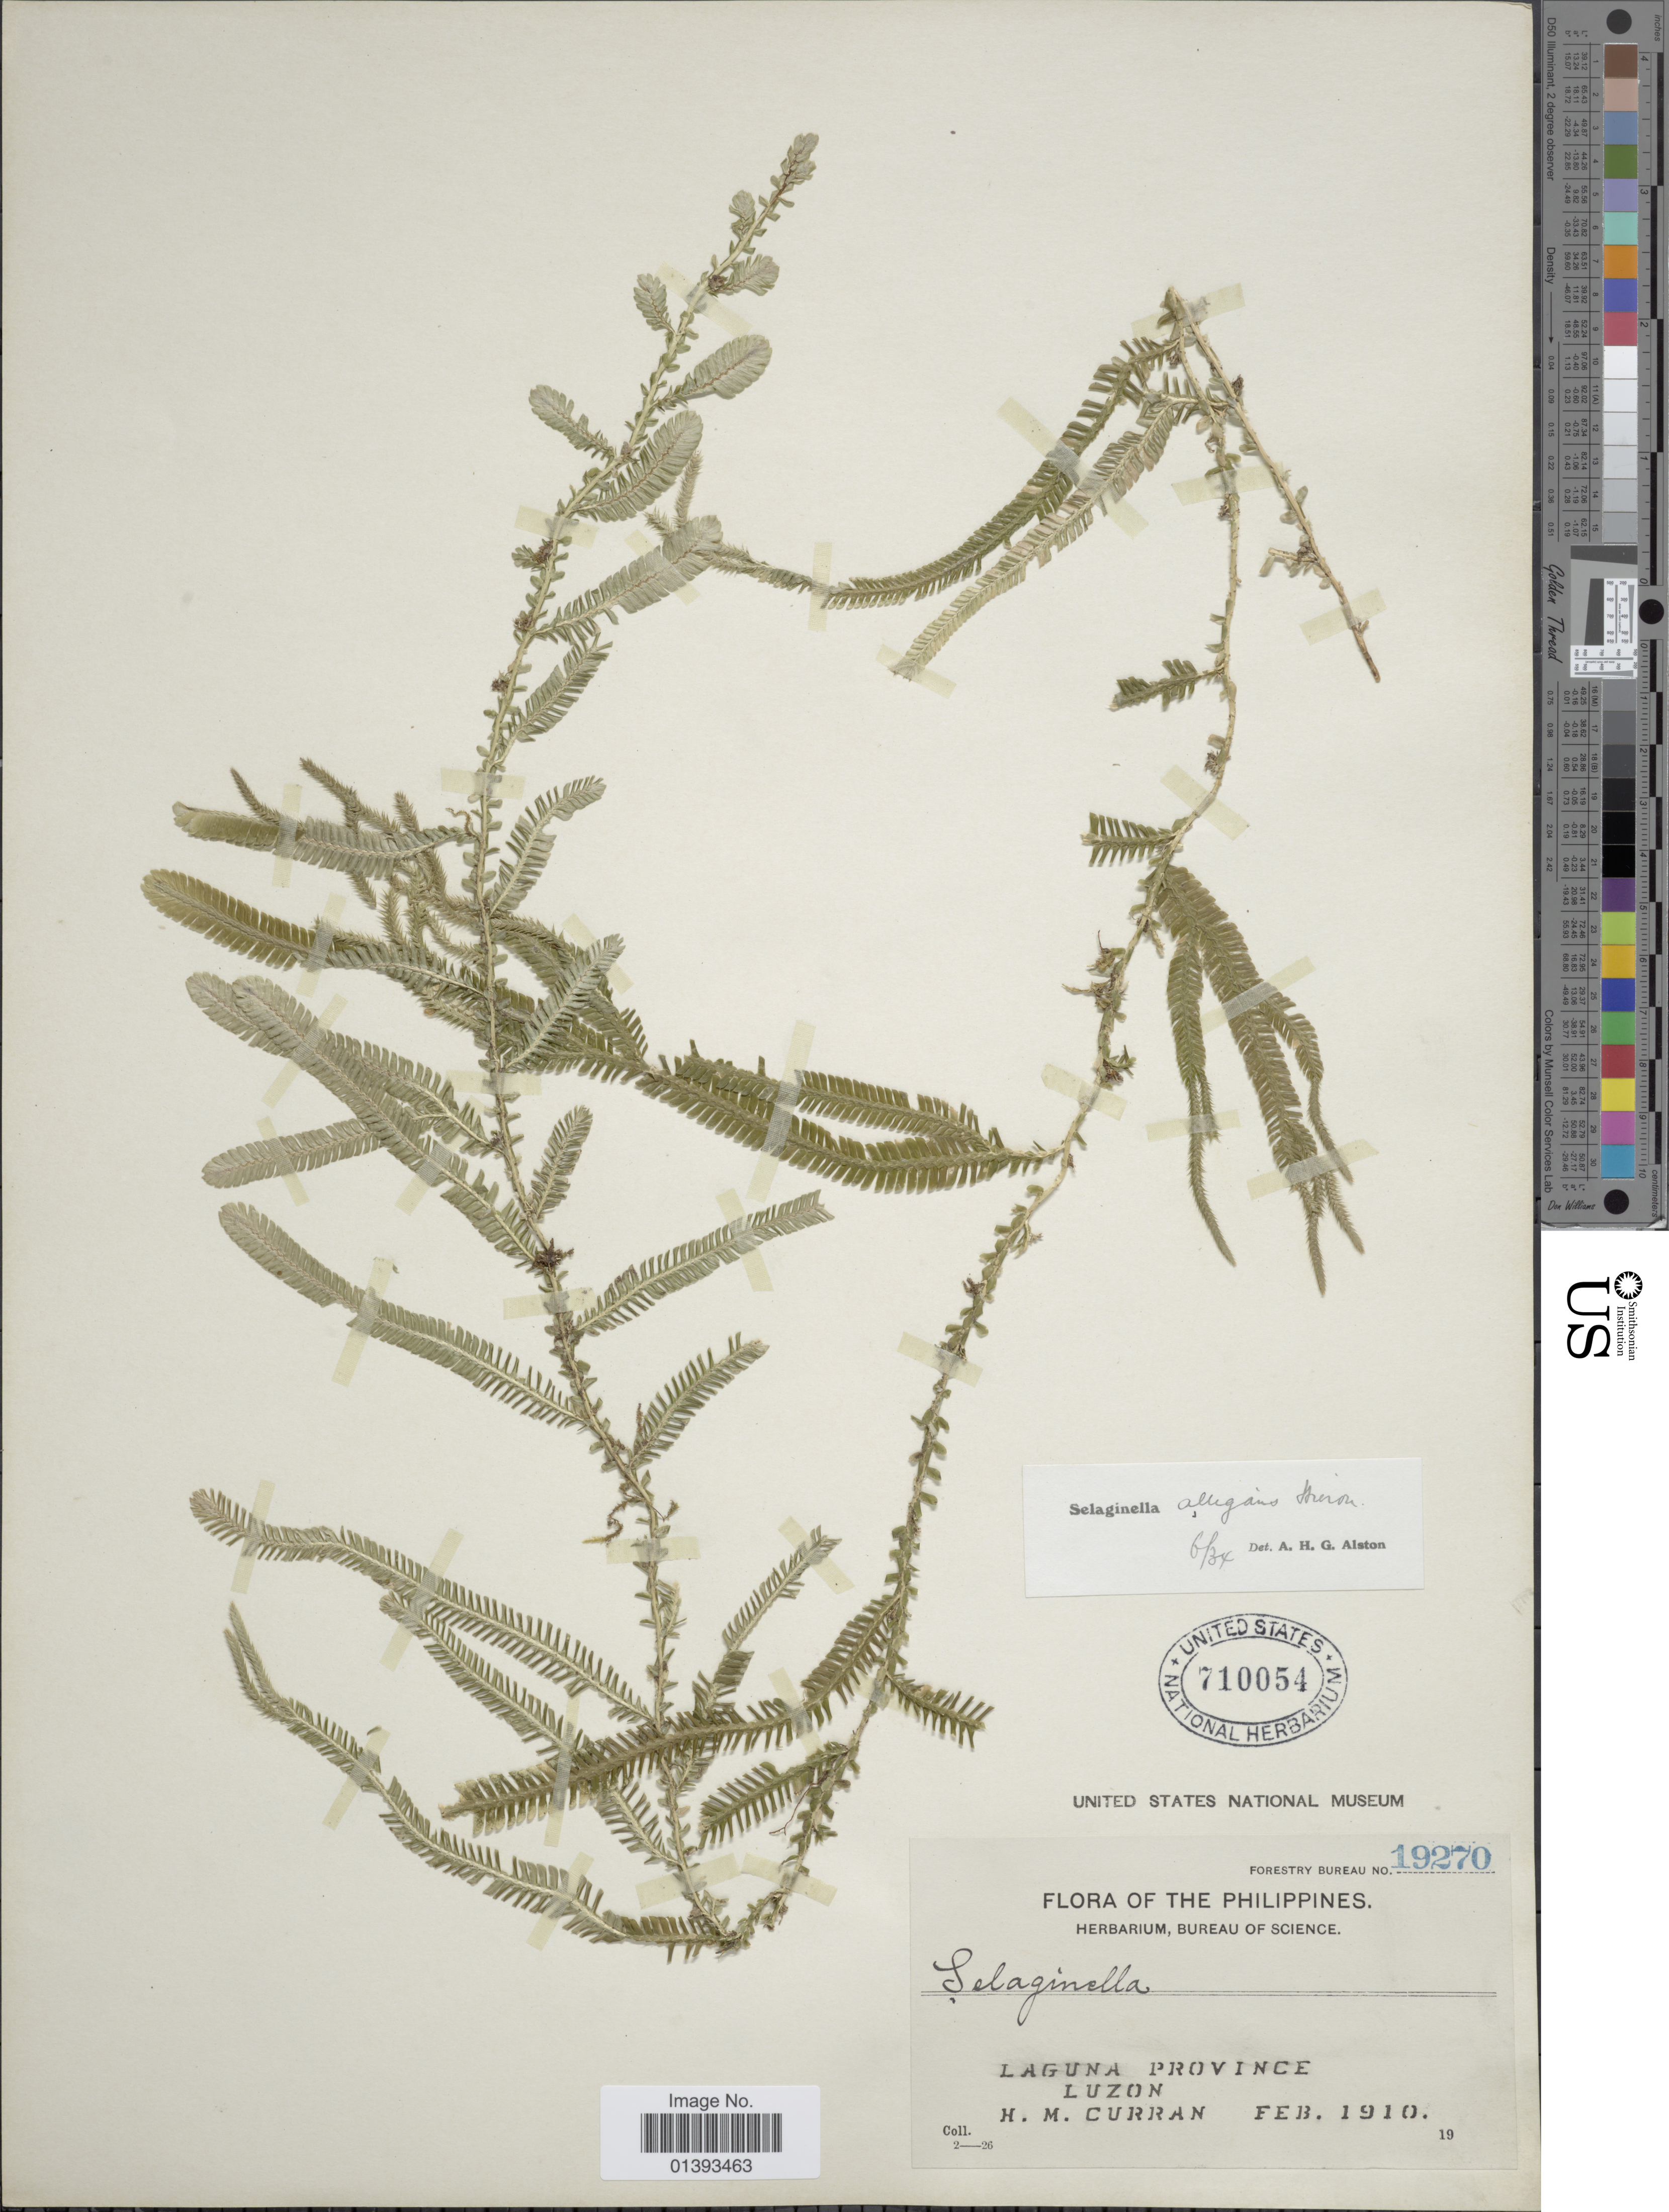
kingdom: Plantae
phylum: Tracheophyta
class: Lycopodiopsida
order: Selaginellales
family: Selaginellaceae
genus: Selaginella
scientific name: Selaginella alligans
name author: Hieron.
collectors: H. M. Curran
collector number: Bureau of Science 19270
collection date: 1910-02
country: Philippines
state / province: Central Luzon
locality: Laguna Province, Luzon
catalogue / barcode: US 710054